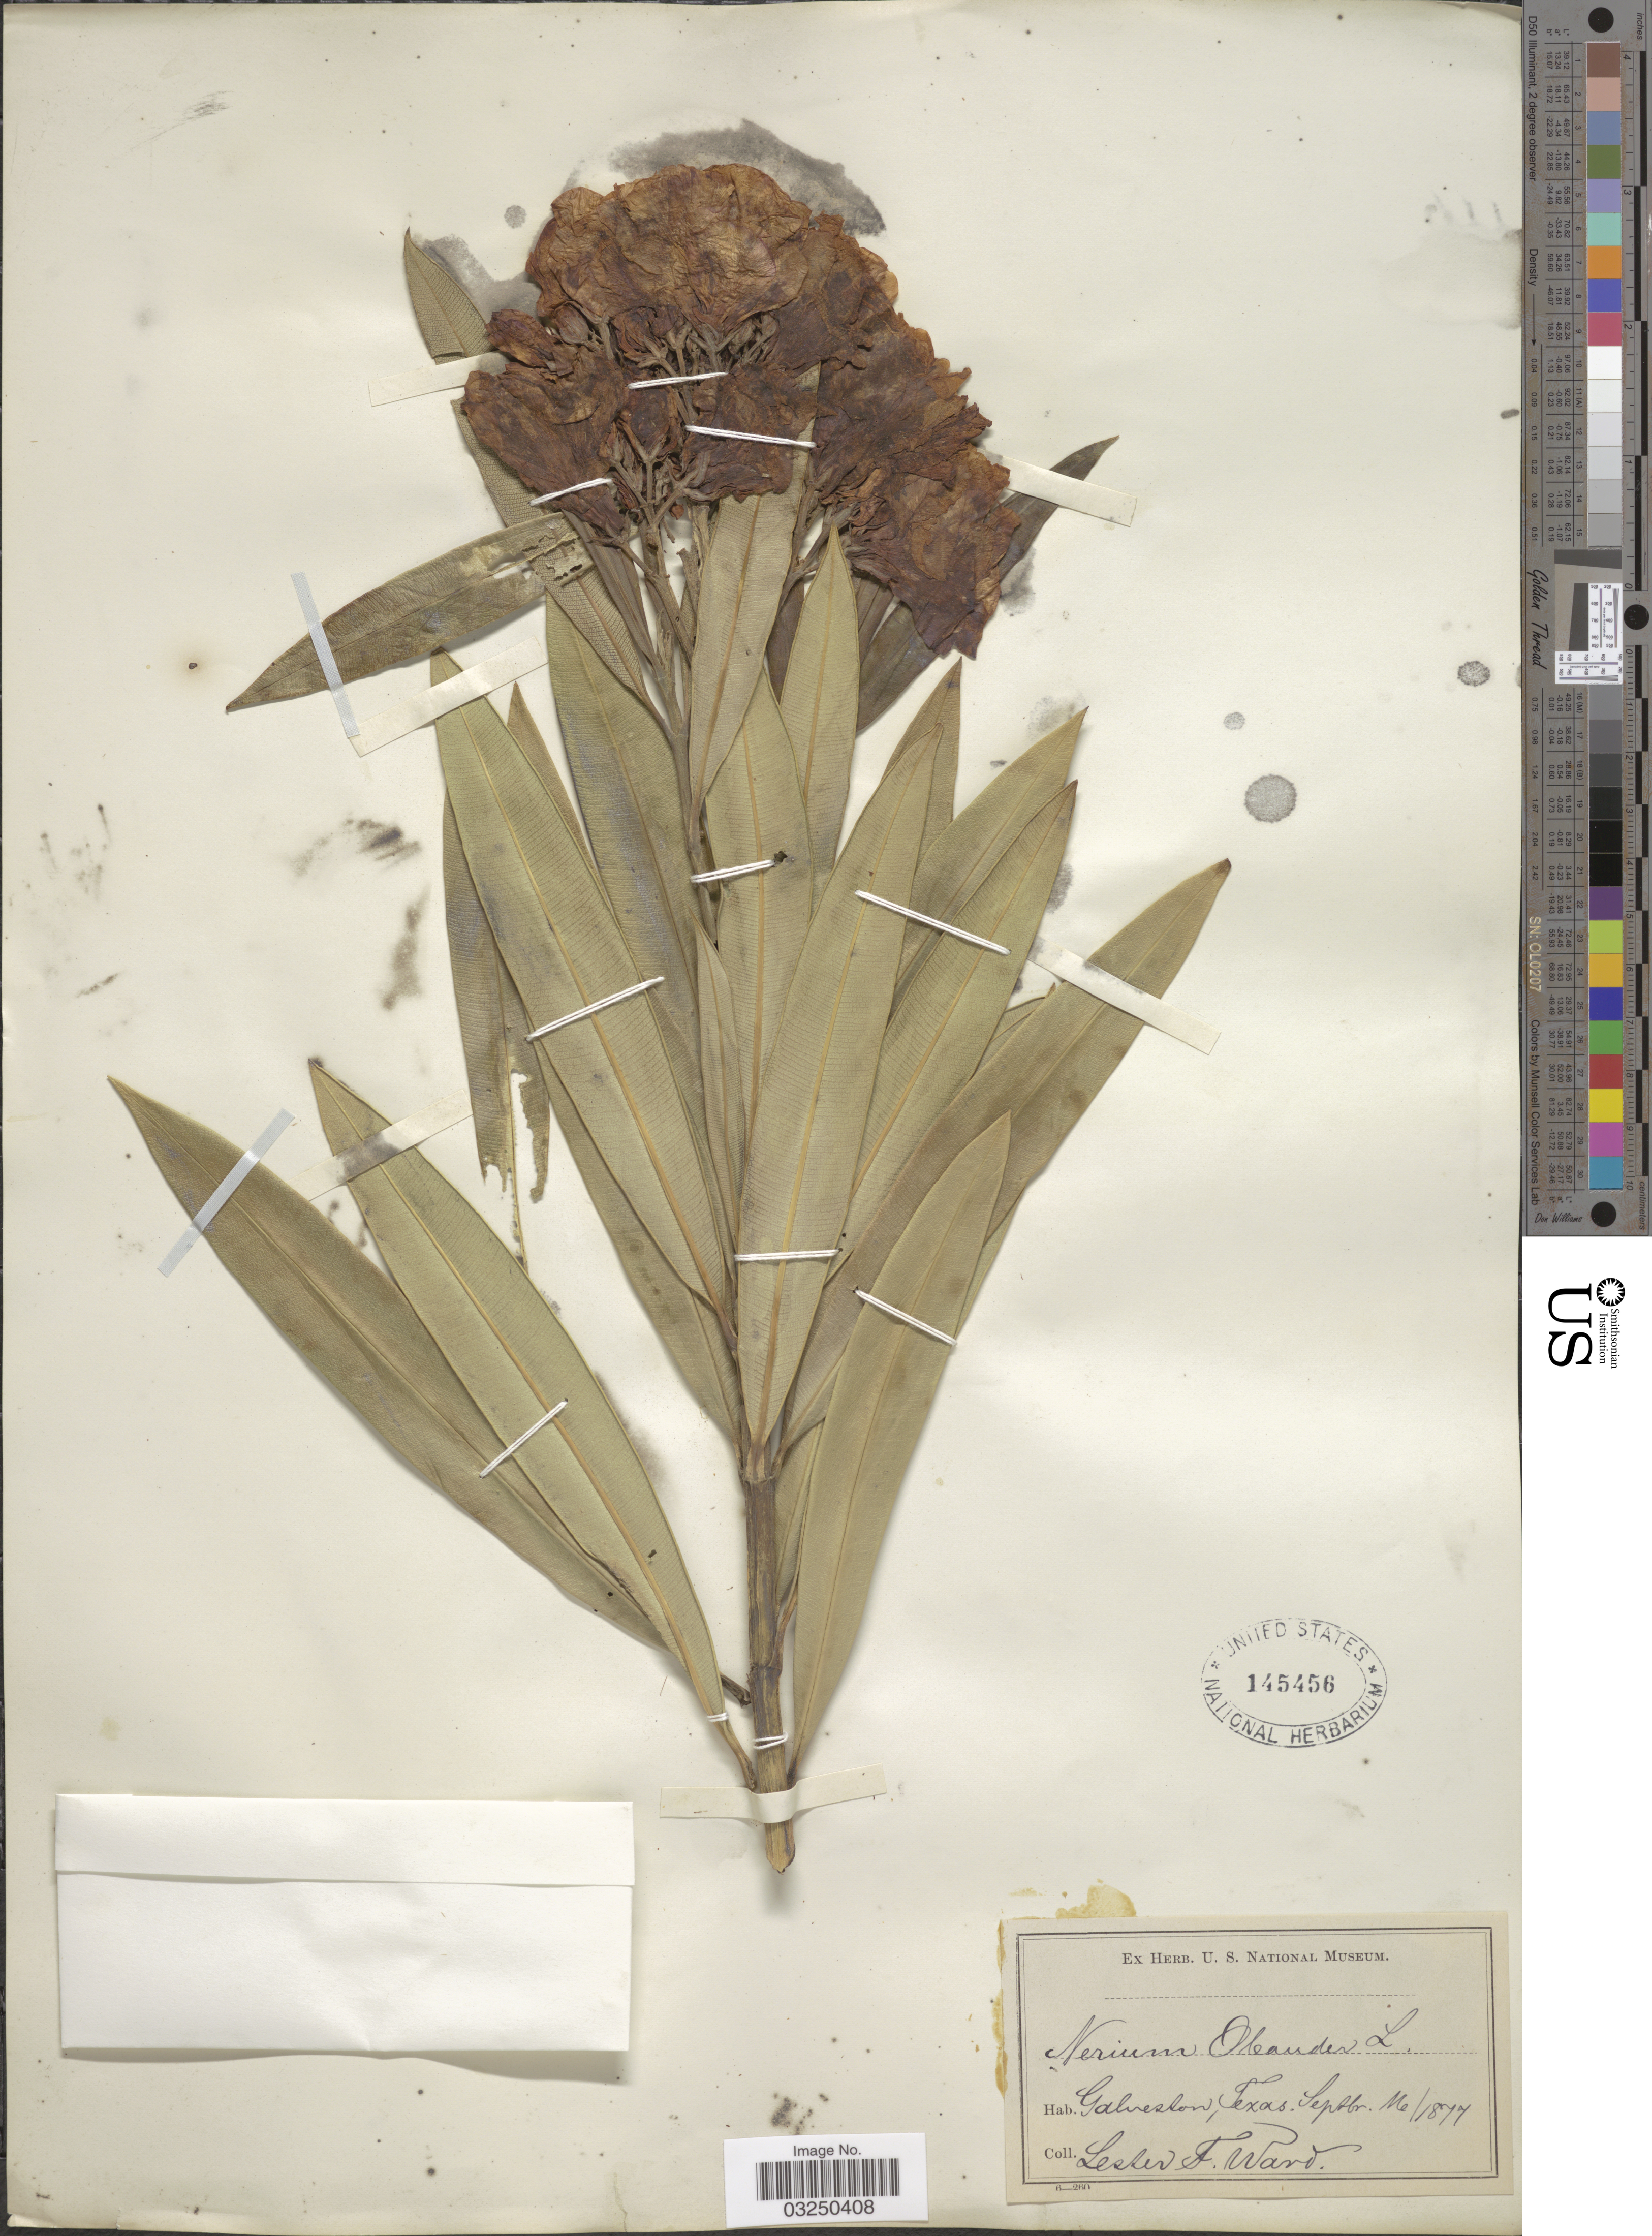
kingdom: Plantae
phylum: Tracheophyta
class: Magnoliopsida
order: Gentianales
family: Apocynaceae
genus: Nerium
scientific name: Nerium oleander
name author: L.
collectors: L. F. Ward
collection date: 1877-09-16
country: United States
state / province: Texas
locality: Galveston.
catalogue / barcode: US 145456